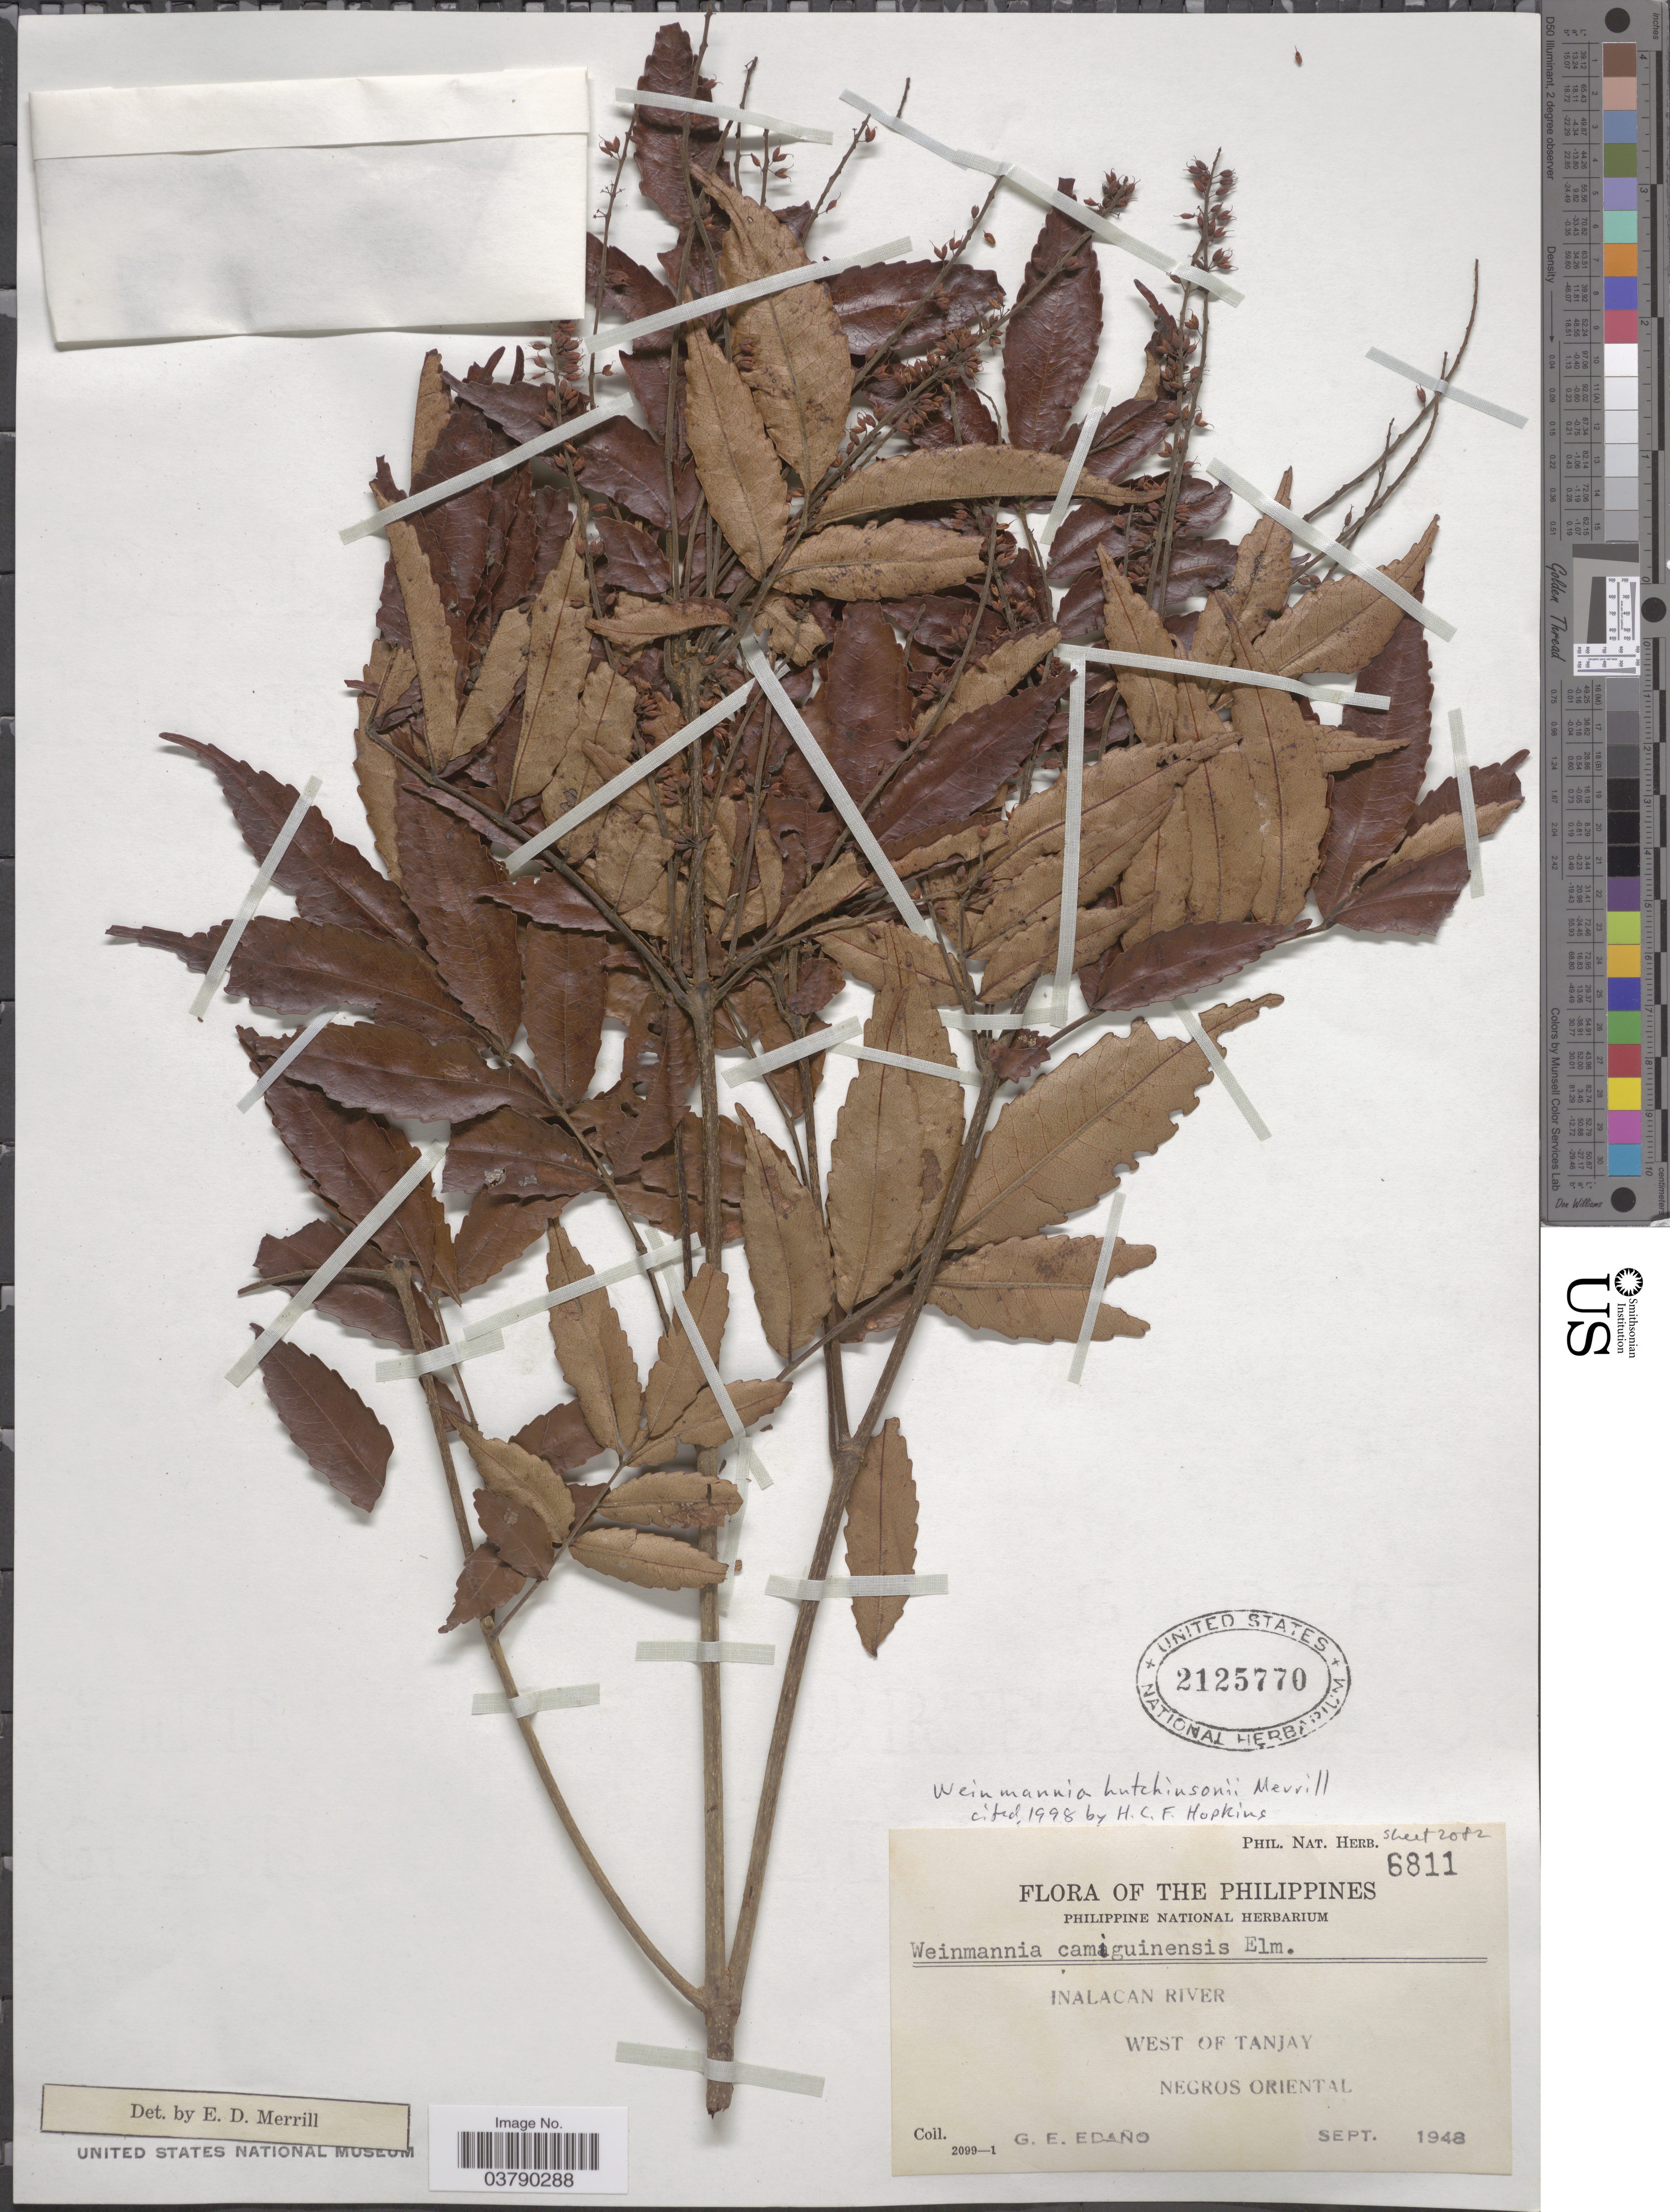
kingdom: Plantae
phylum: Tracheophyta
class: Magnoliopsida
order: Oxalidales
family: Cunoniaceae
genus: Pterophylla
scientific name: Pterophylla hutchinsonii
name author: (Merr.) Pillon & H.C. Hopkins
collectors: G. E. Edaño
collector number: Phil. Nat. Herb. 6811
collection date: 1948-09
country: Philippines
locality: Inalacan River. West of Tanjay. Negros Oriental.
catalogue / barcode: US 2125770